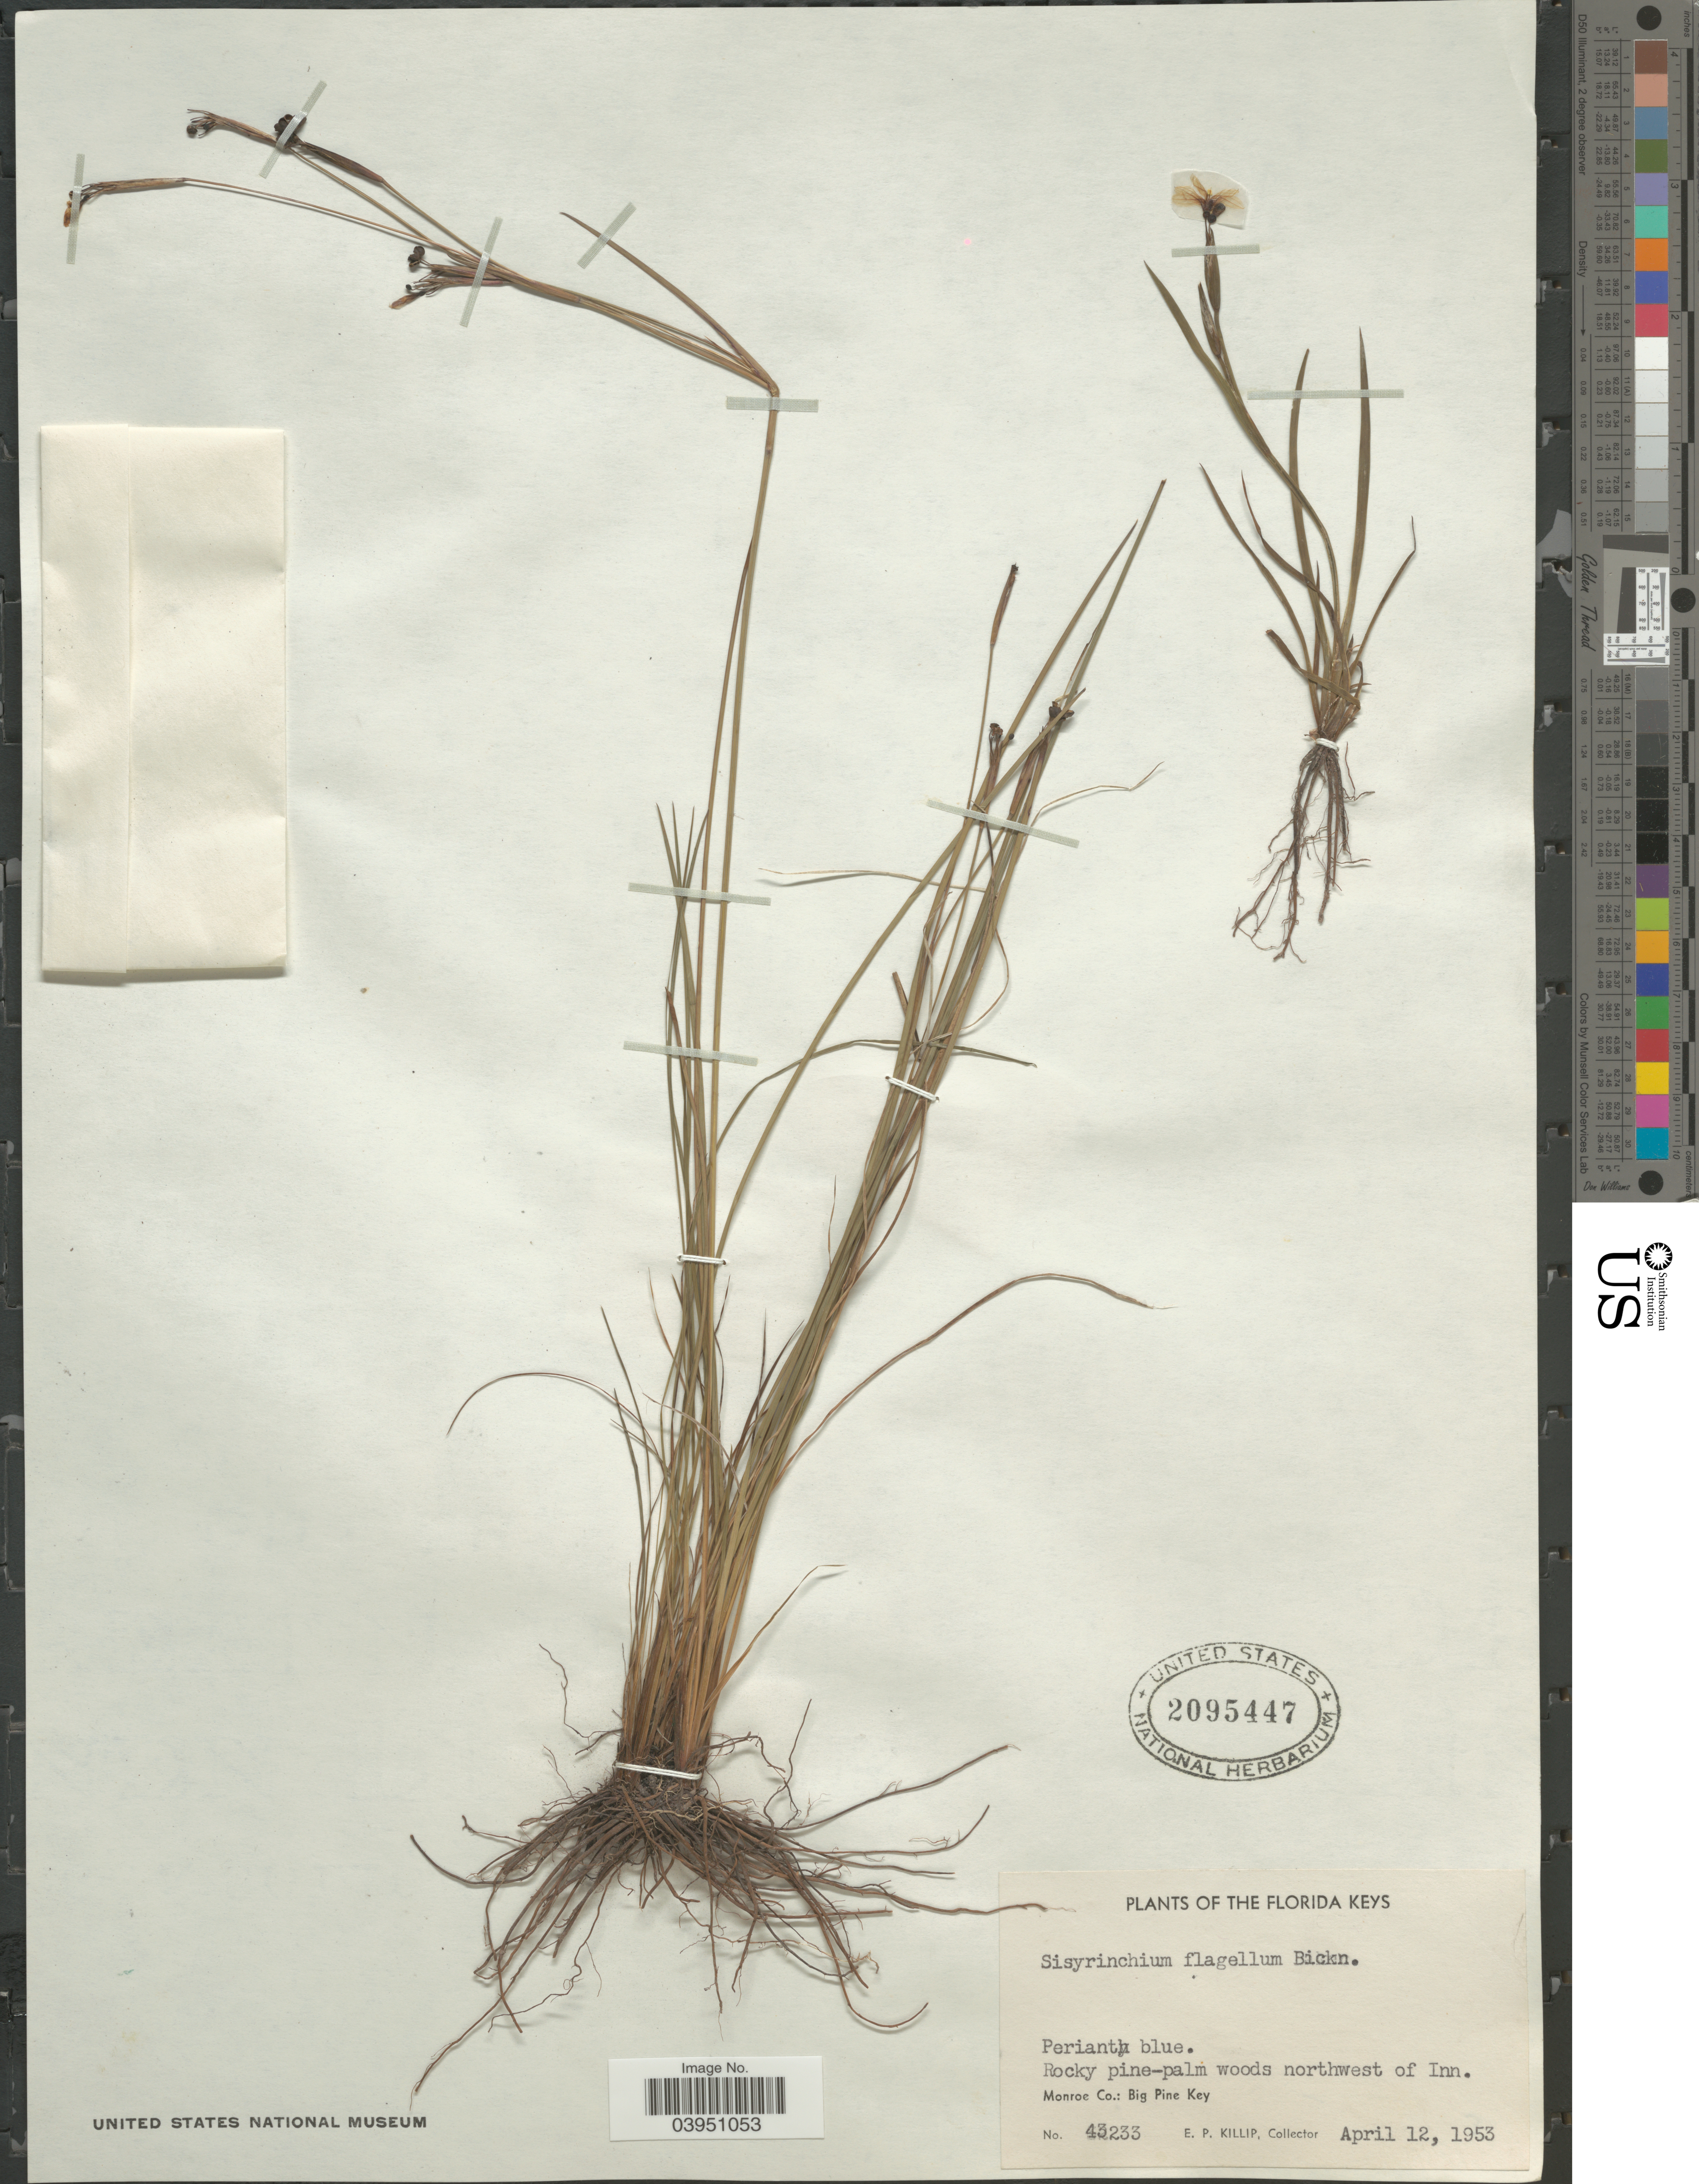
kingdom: Plantae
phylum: Tracheophyta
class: Liliopsida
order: Asparagales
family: Iridaceae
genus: Sisyrinchium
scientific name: Sisyrinchium flagellum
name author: E.P. Bicknell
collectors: E. P. Killip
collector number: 43233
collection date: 1953-04-12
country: United States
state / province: Florida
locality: Florida Keys. Rocky pine-palm woods northwest of Inn. Monroe Co.: Big Pine Key.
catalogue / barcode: US 2095447